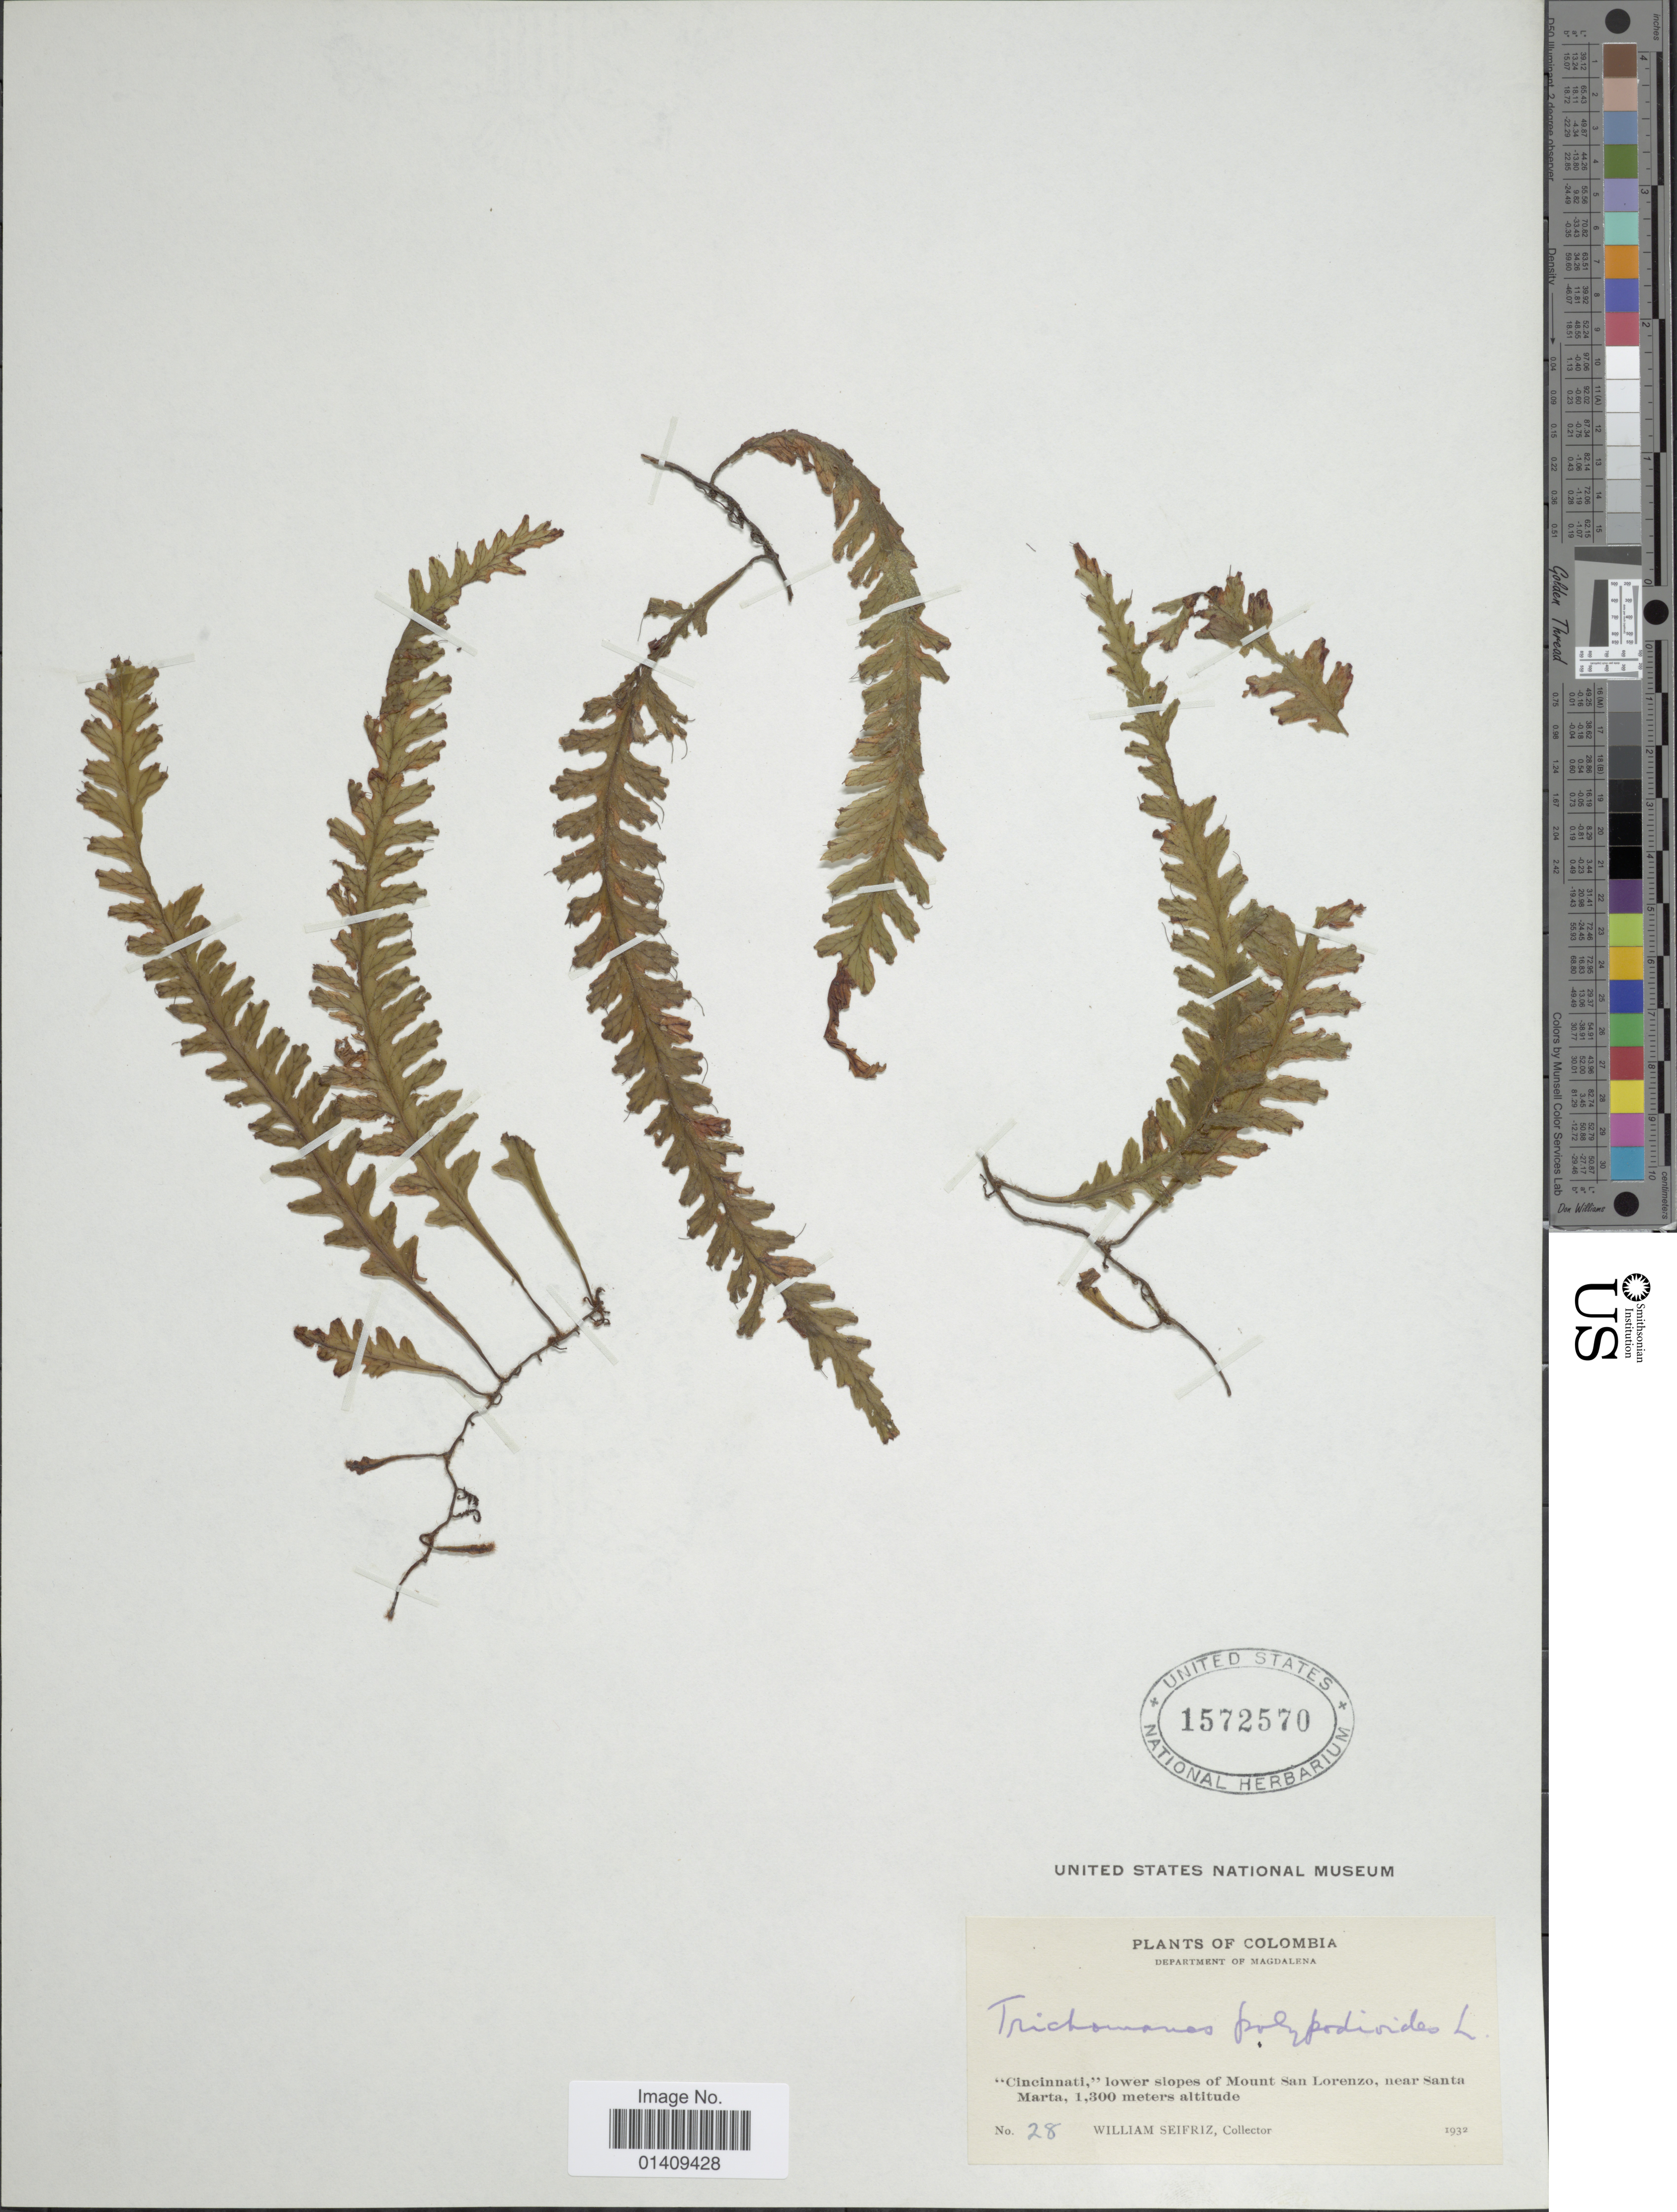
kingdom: Plantae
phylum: Tracheophyta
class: Polypodiopsida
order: Hymenophyllales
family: Hymenophyllaceae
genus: Trichomanes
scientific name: Trichomanes polypodioides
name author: L.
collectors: W. Seifriz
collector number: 28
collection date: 1932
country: Colombia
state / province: Magdalena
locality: Department of Magdalena Cincinati lower slopes of Mount San Lorenzo near Santa Marta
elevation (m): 1300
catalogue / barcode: US 1572570